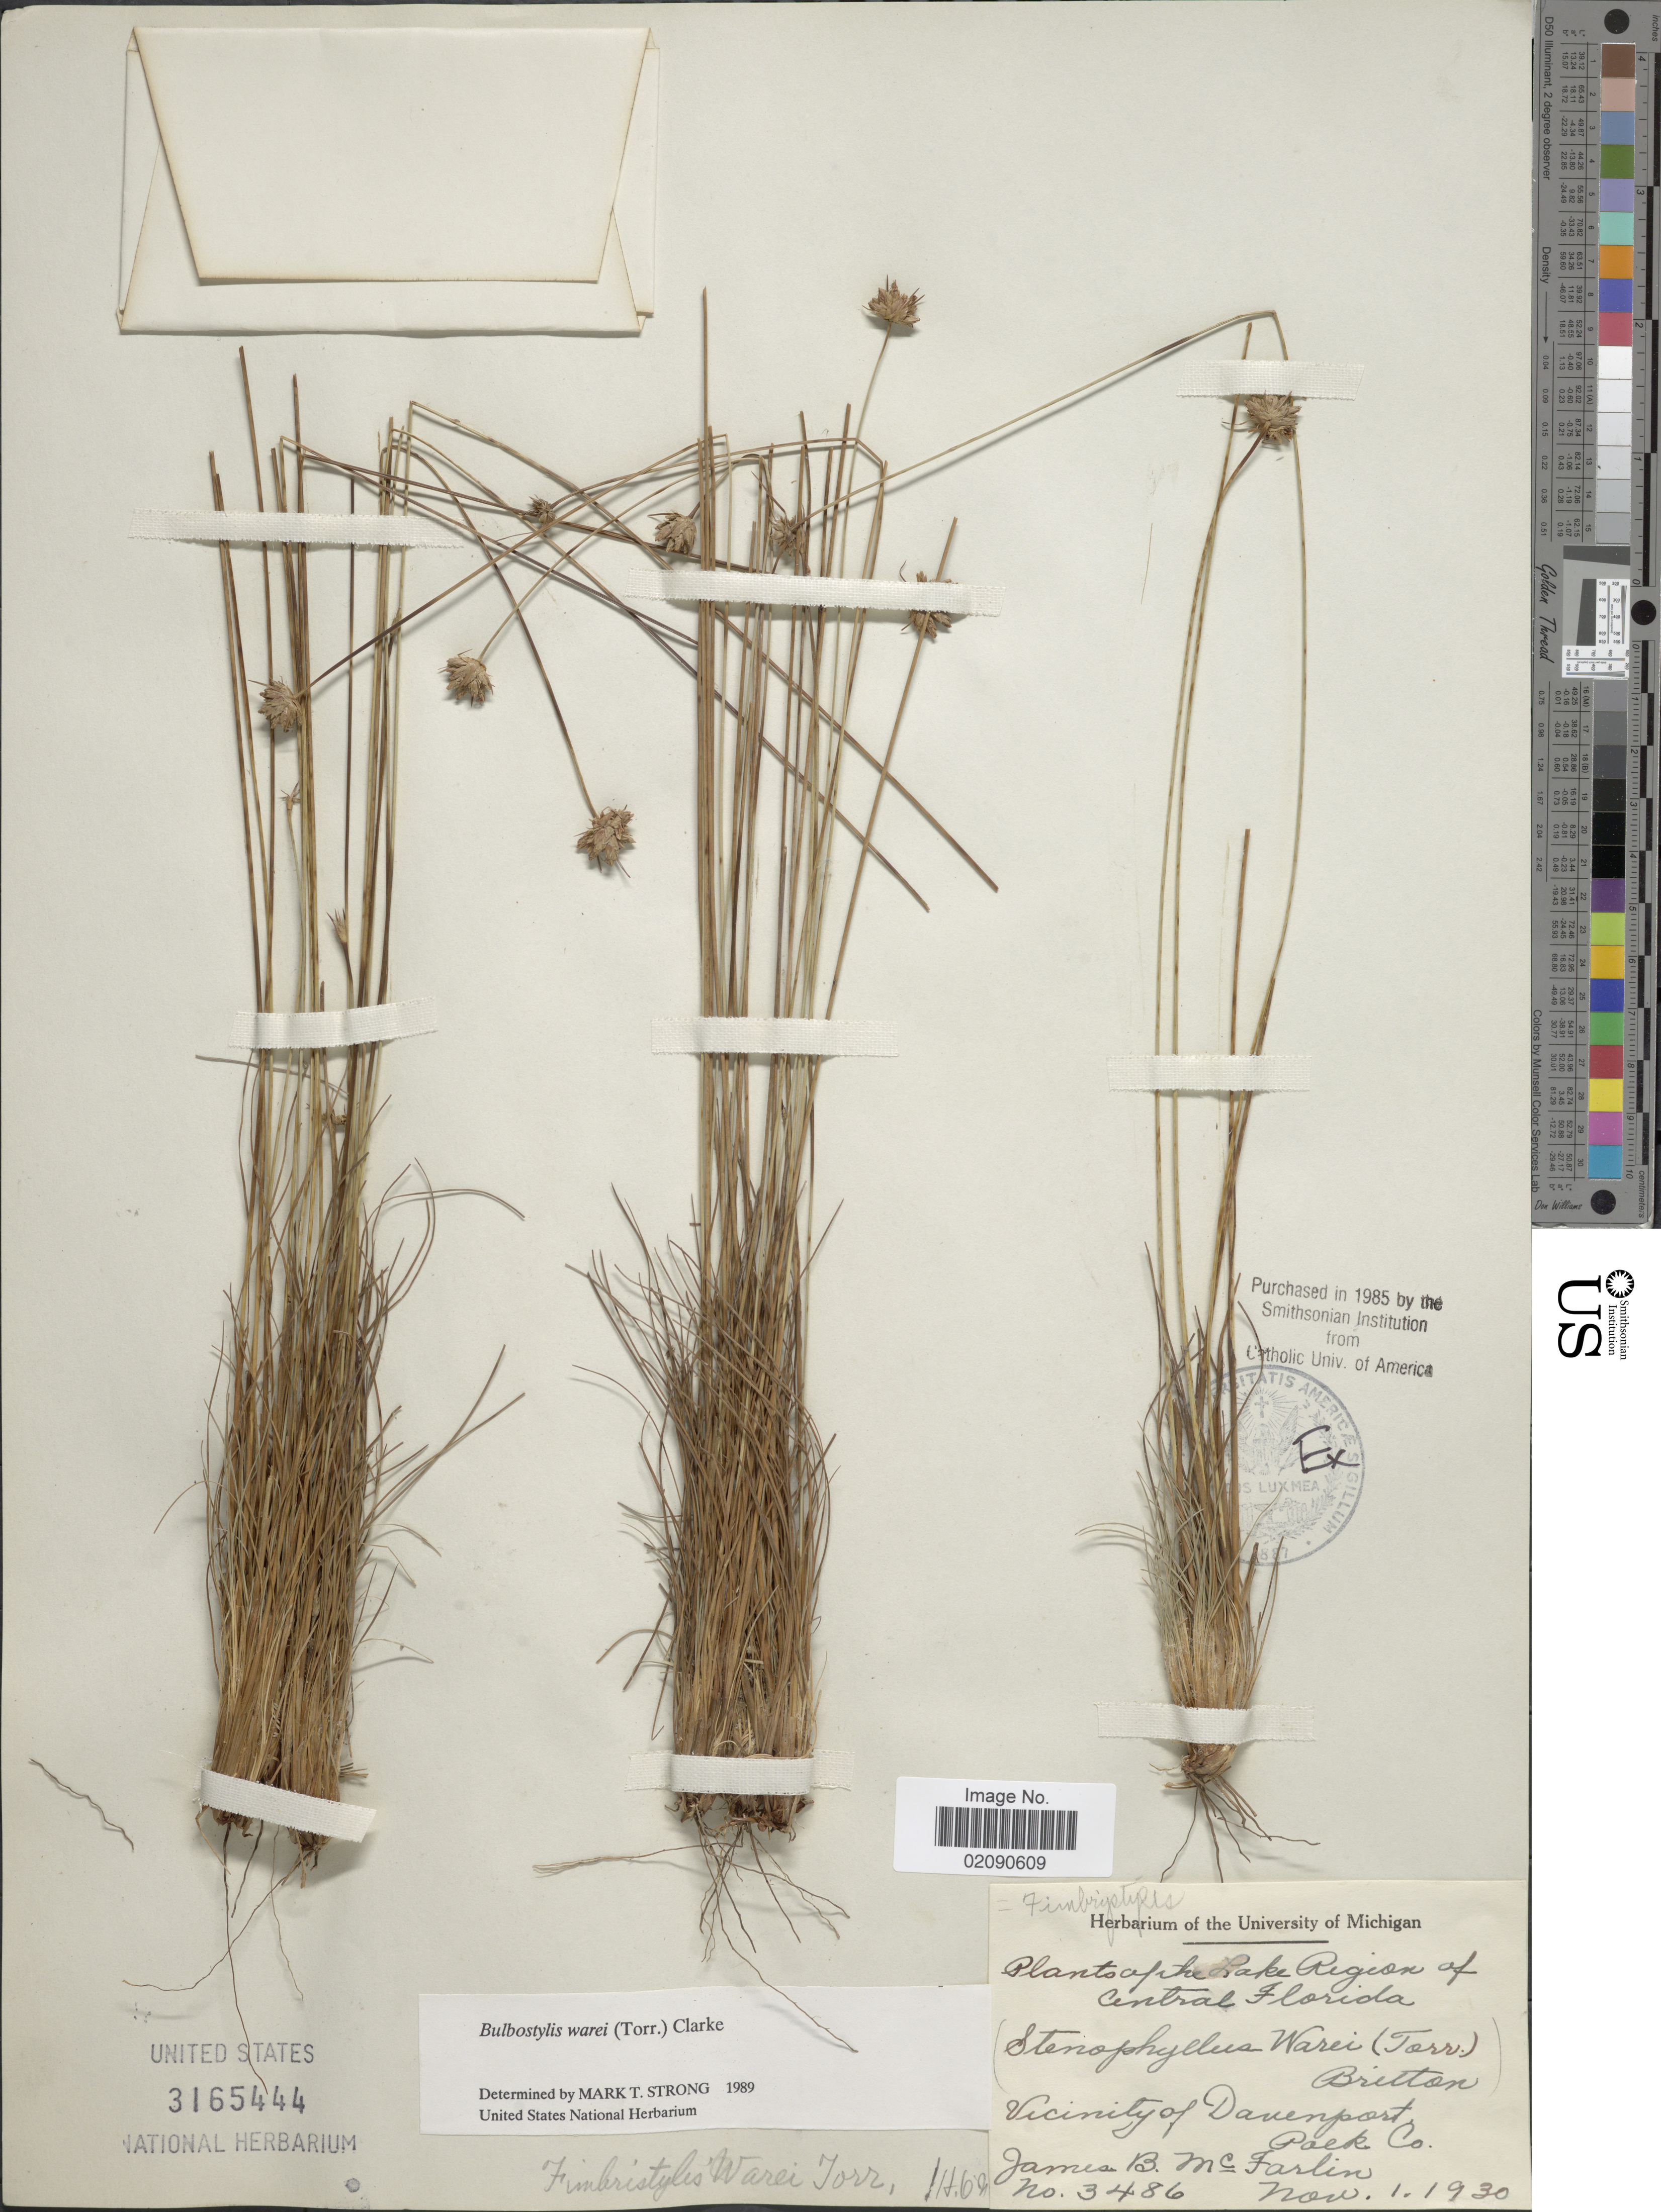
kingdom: Plantae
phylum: Tracheophyta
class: Liliopsida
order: Poales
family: Cyperaceae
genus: Bulbostylis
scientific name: Bulbostylis warei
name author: (Torr.) C.B. Clarke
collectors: J. McFarlin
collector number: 3486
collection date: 1930-11-01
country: United States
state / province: Florida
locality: Lake Region of Central Florida. Vicinity of Davenport, Peak Co.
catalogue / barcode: US 3165444